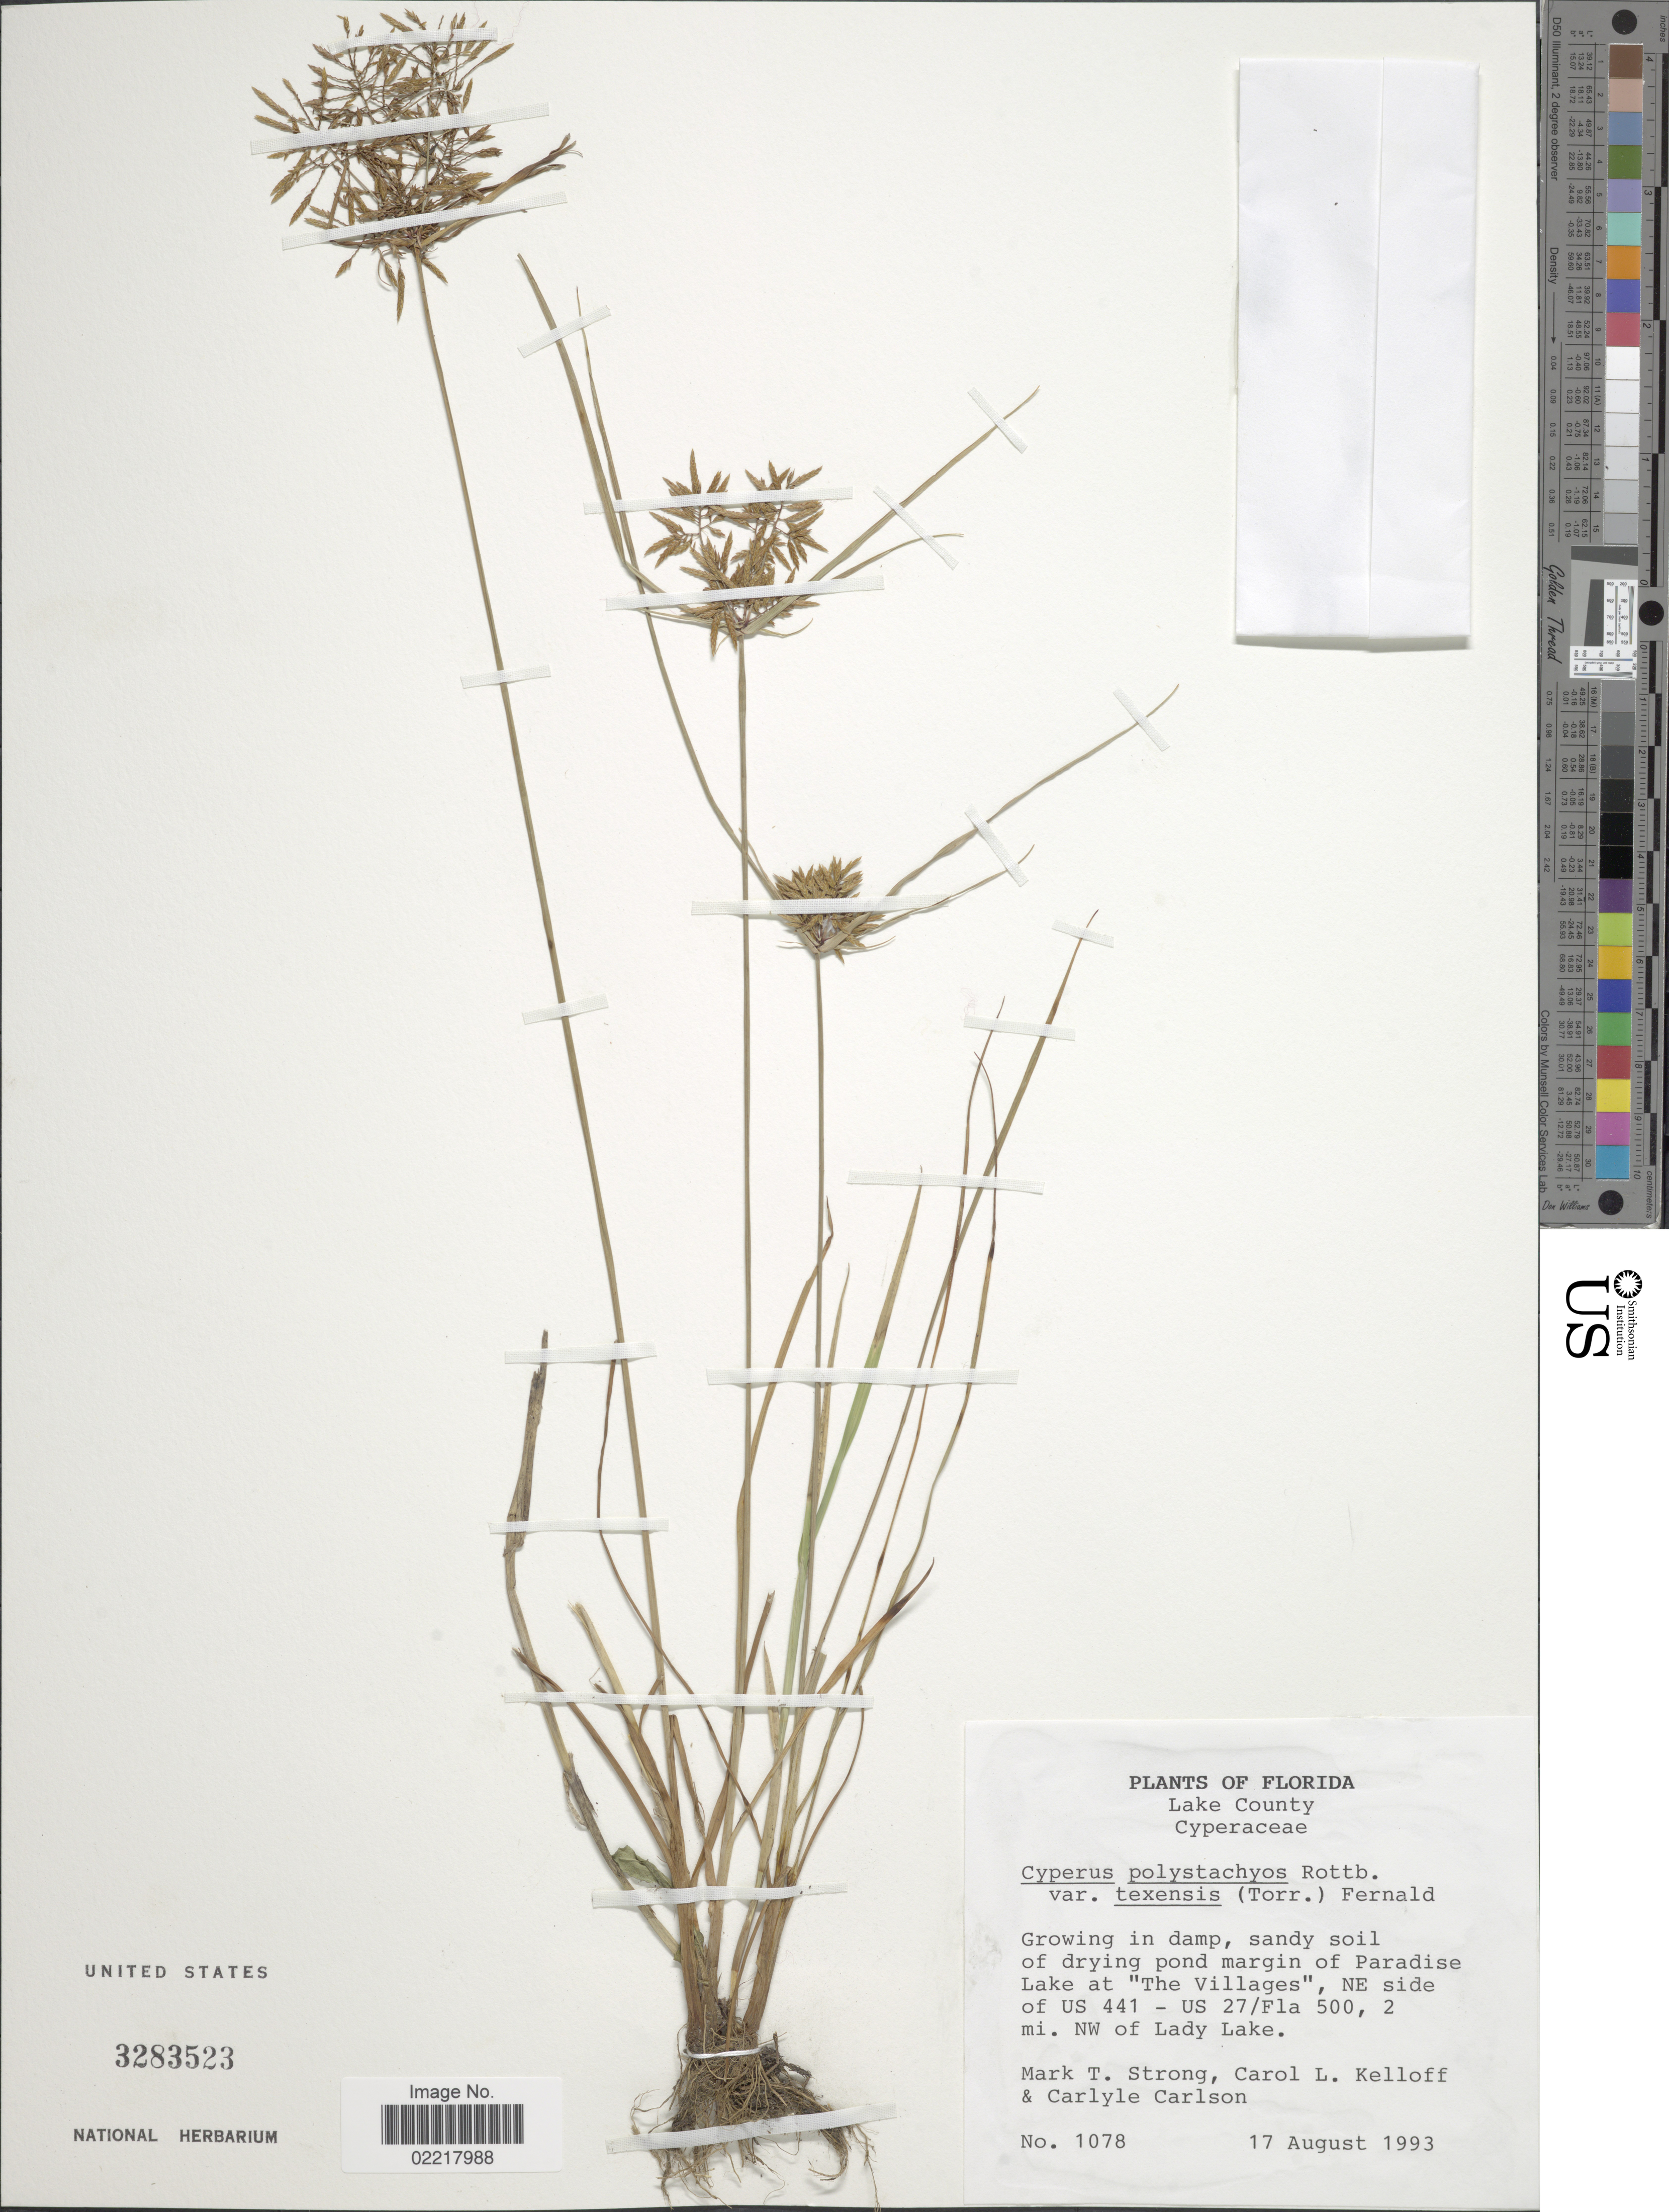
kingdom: Plantae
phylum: Tracheophyta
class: Liliopsida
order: Poales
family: Cyperaceae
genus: Cyperus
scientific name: Cyperus polystachyos var. texensis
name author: (Torr.) Fernald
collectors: M. T. Strong, C. L. Kelloff & C. Carlson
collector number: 1078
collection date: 1993-08-17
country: United States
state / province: Florida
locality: Lake County, growing in damp, andy soil of drying pond margin of Paradise Lake at 'The Villages', NE side of US 441 - US 27/Fla 500, 2 mi NW of Lady Lake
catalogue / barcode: US 3283523